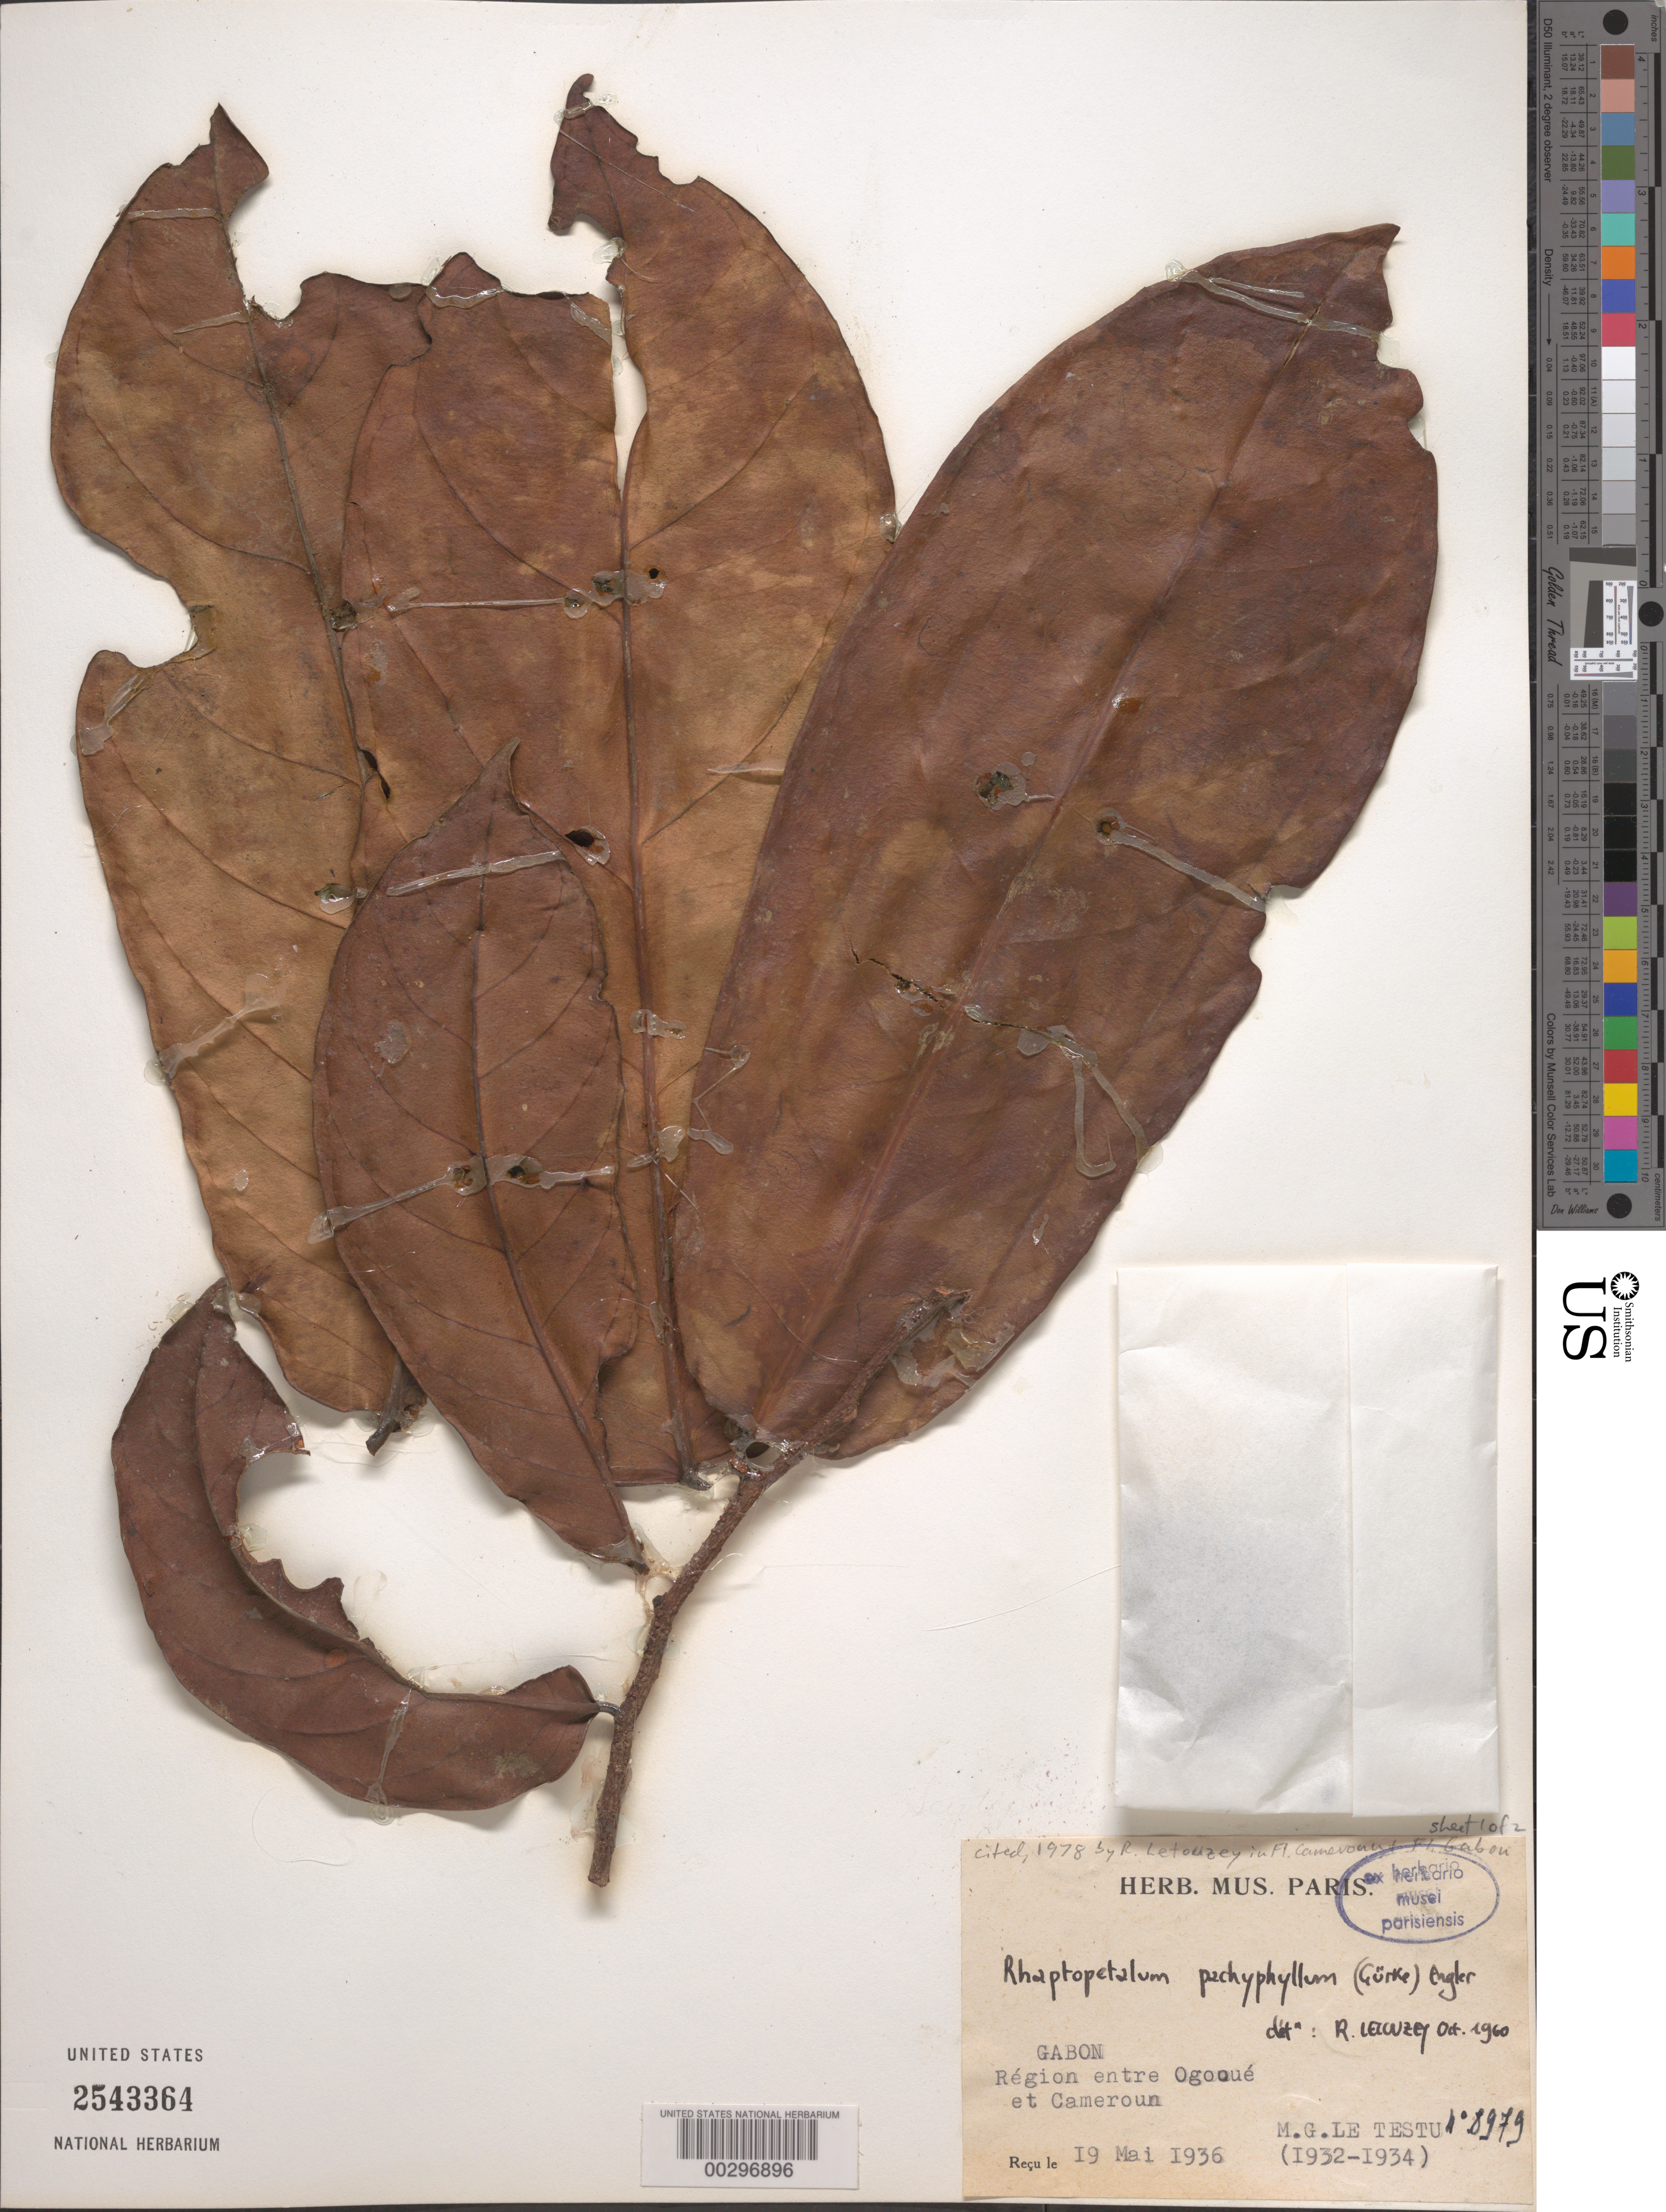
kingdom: Plantae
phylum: Tracheophyta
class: Magnoliopsida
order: Ericales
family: Lecythidaceae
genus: Rhaptopetalum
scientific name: Rhaptopetalum pachyphyllum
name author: (Gürke) Engl.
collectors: G. Le Testu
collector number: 8979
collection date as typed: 1932 to -- -- 1934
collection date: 1932/1934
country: Gabon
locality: Region between Ogooue and Cameroon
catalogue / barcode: US 2543364